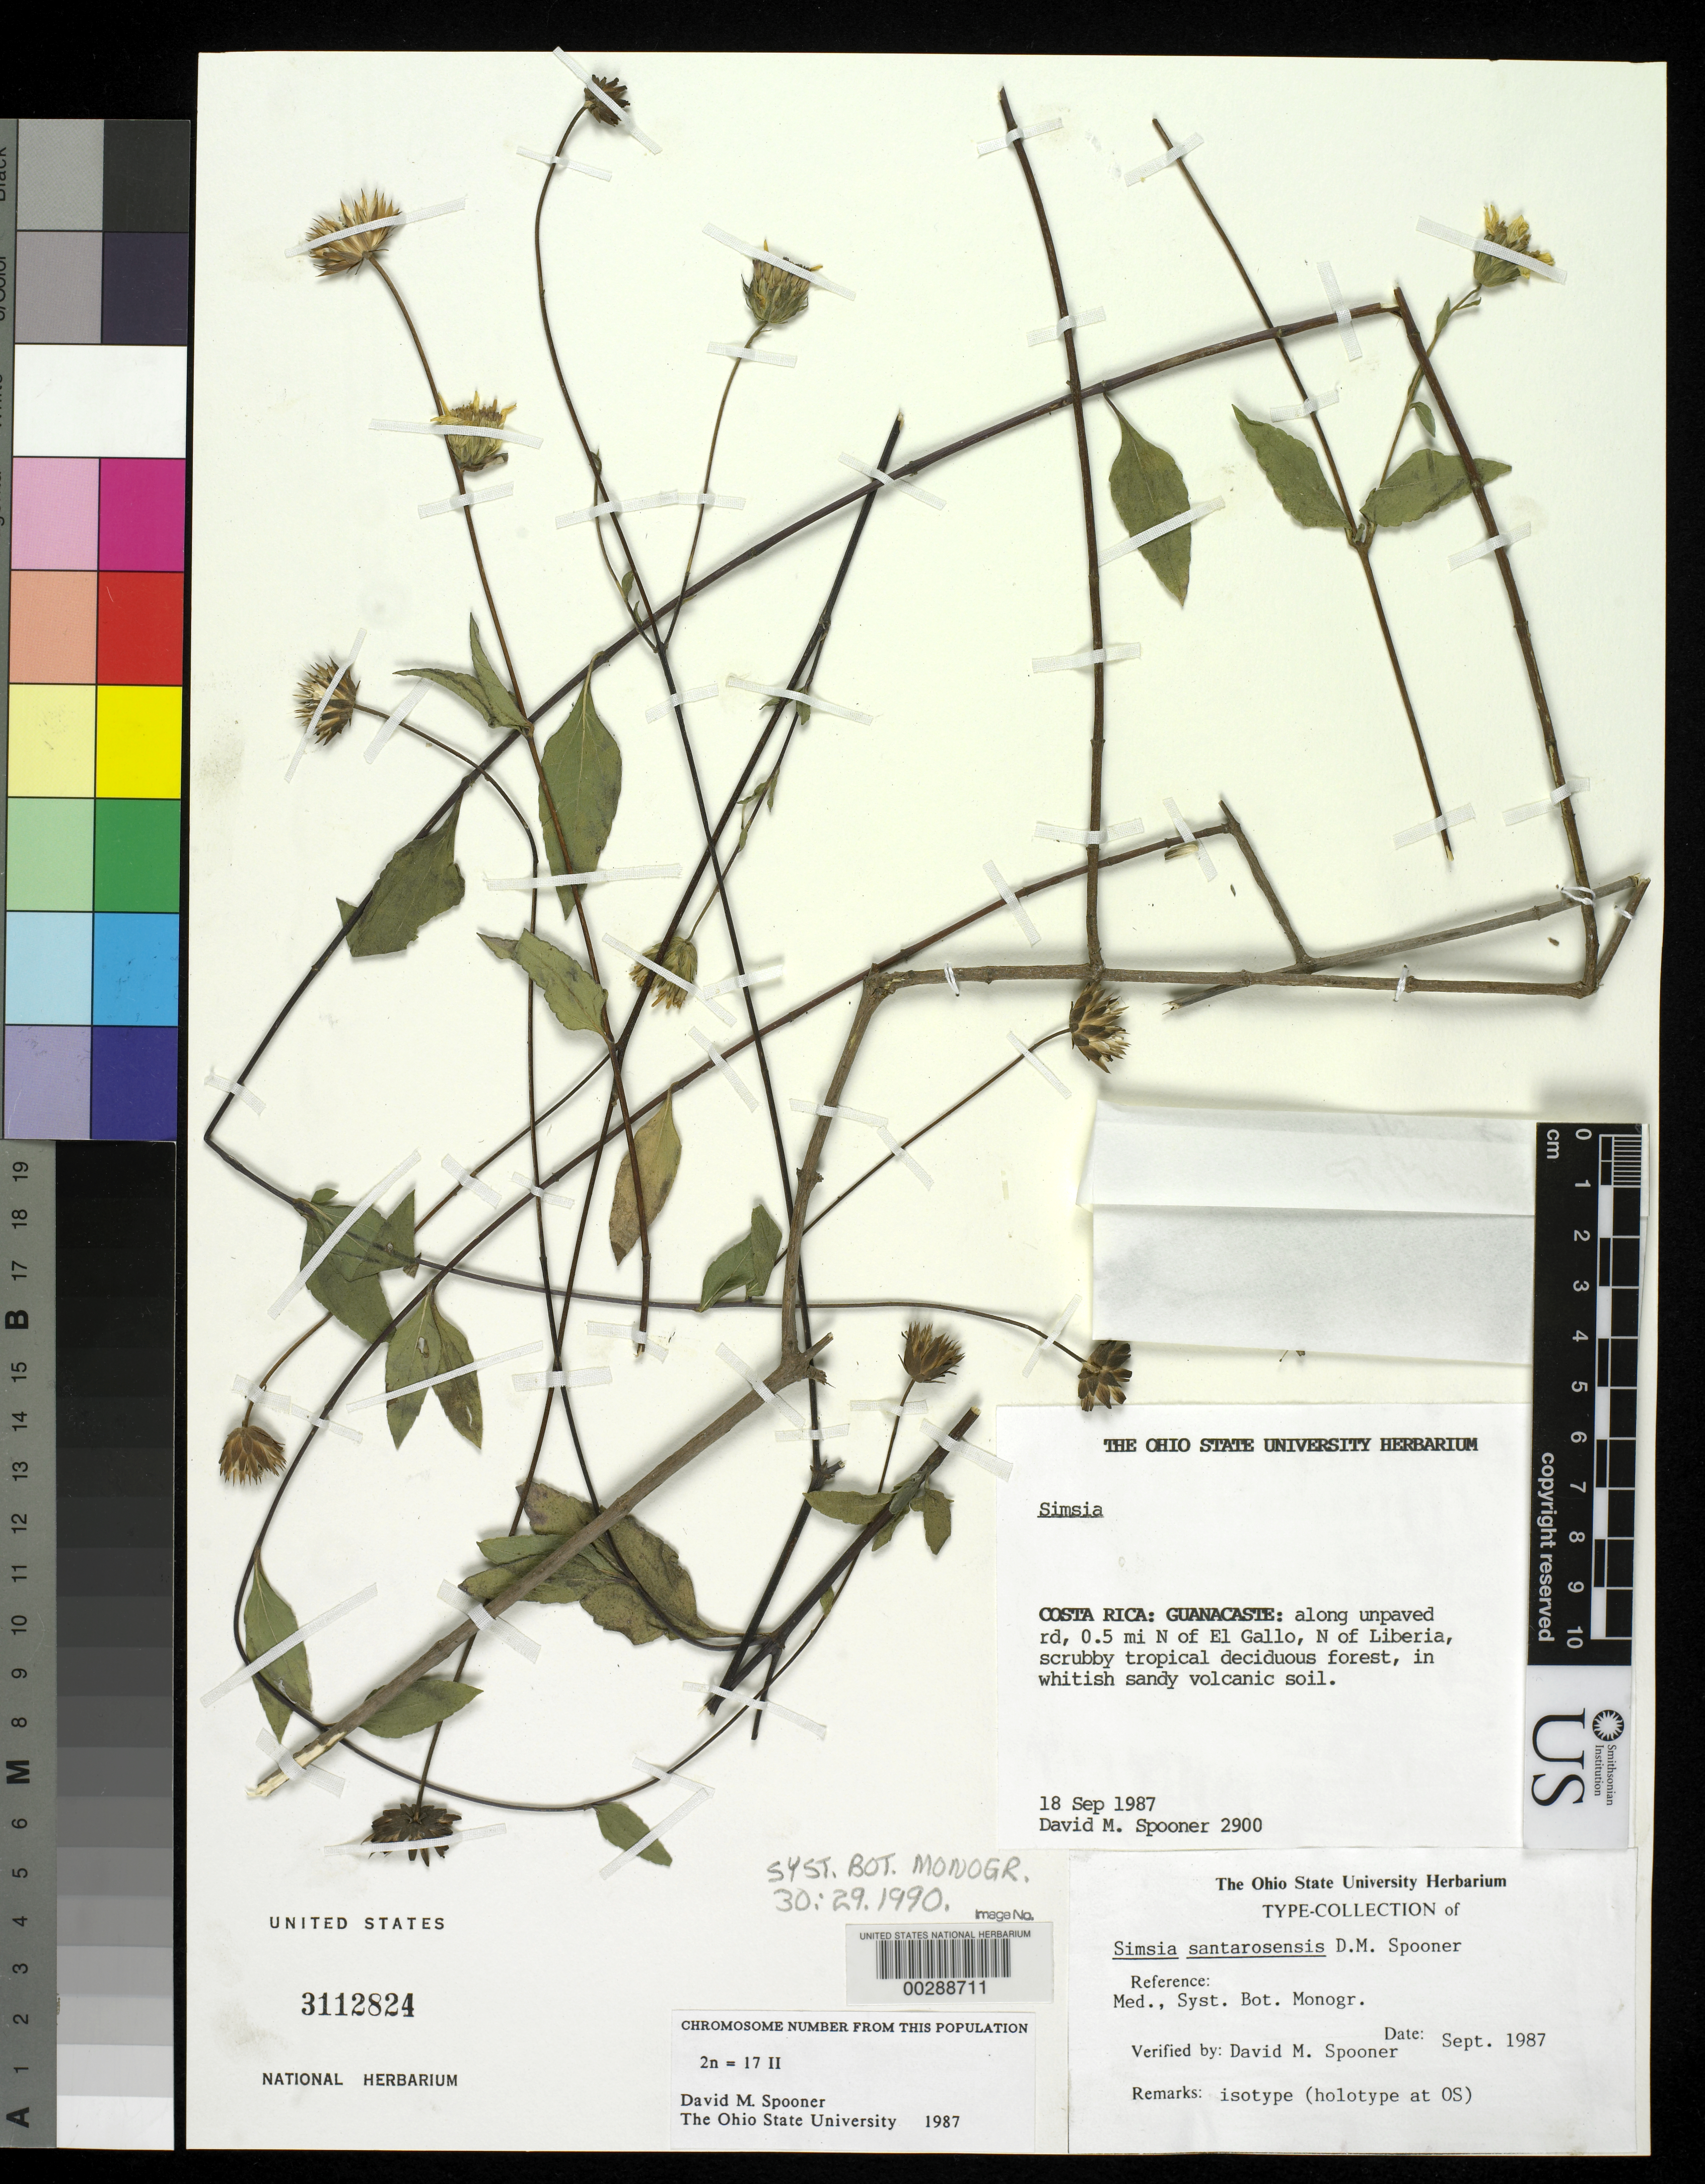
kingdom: Plantae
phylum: Tracheophyta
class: Magnoliopsida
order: Asterales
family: Asteraceae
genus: Simsia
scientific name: Simsia santarosensis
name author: D.M. Spooner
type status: Isotype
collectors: D. Spooner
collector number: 2900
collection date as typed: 18 Sep 1987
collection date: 1987-09-18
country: Costa Rica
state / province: Guanacaste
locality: Along unpaved road, 0.5 mi N of El Gallo, N of Liberia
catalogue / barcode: US 3112824